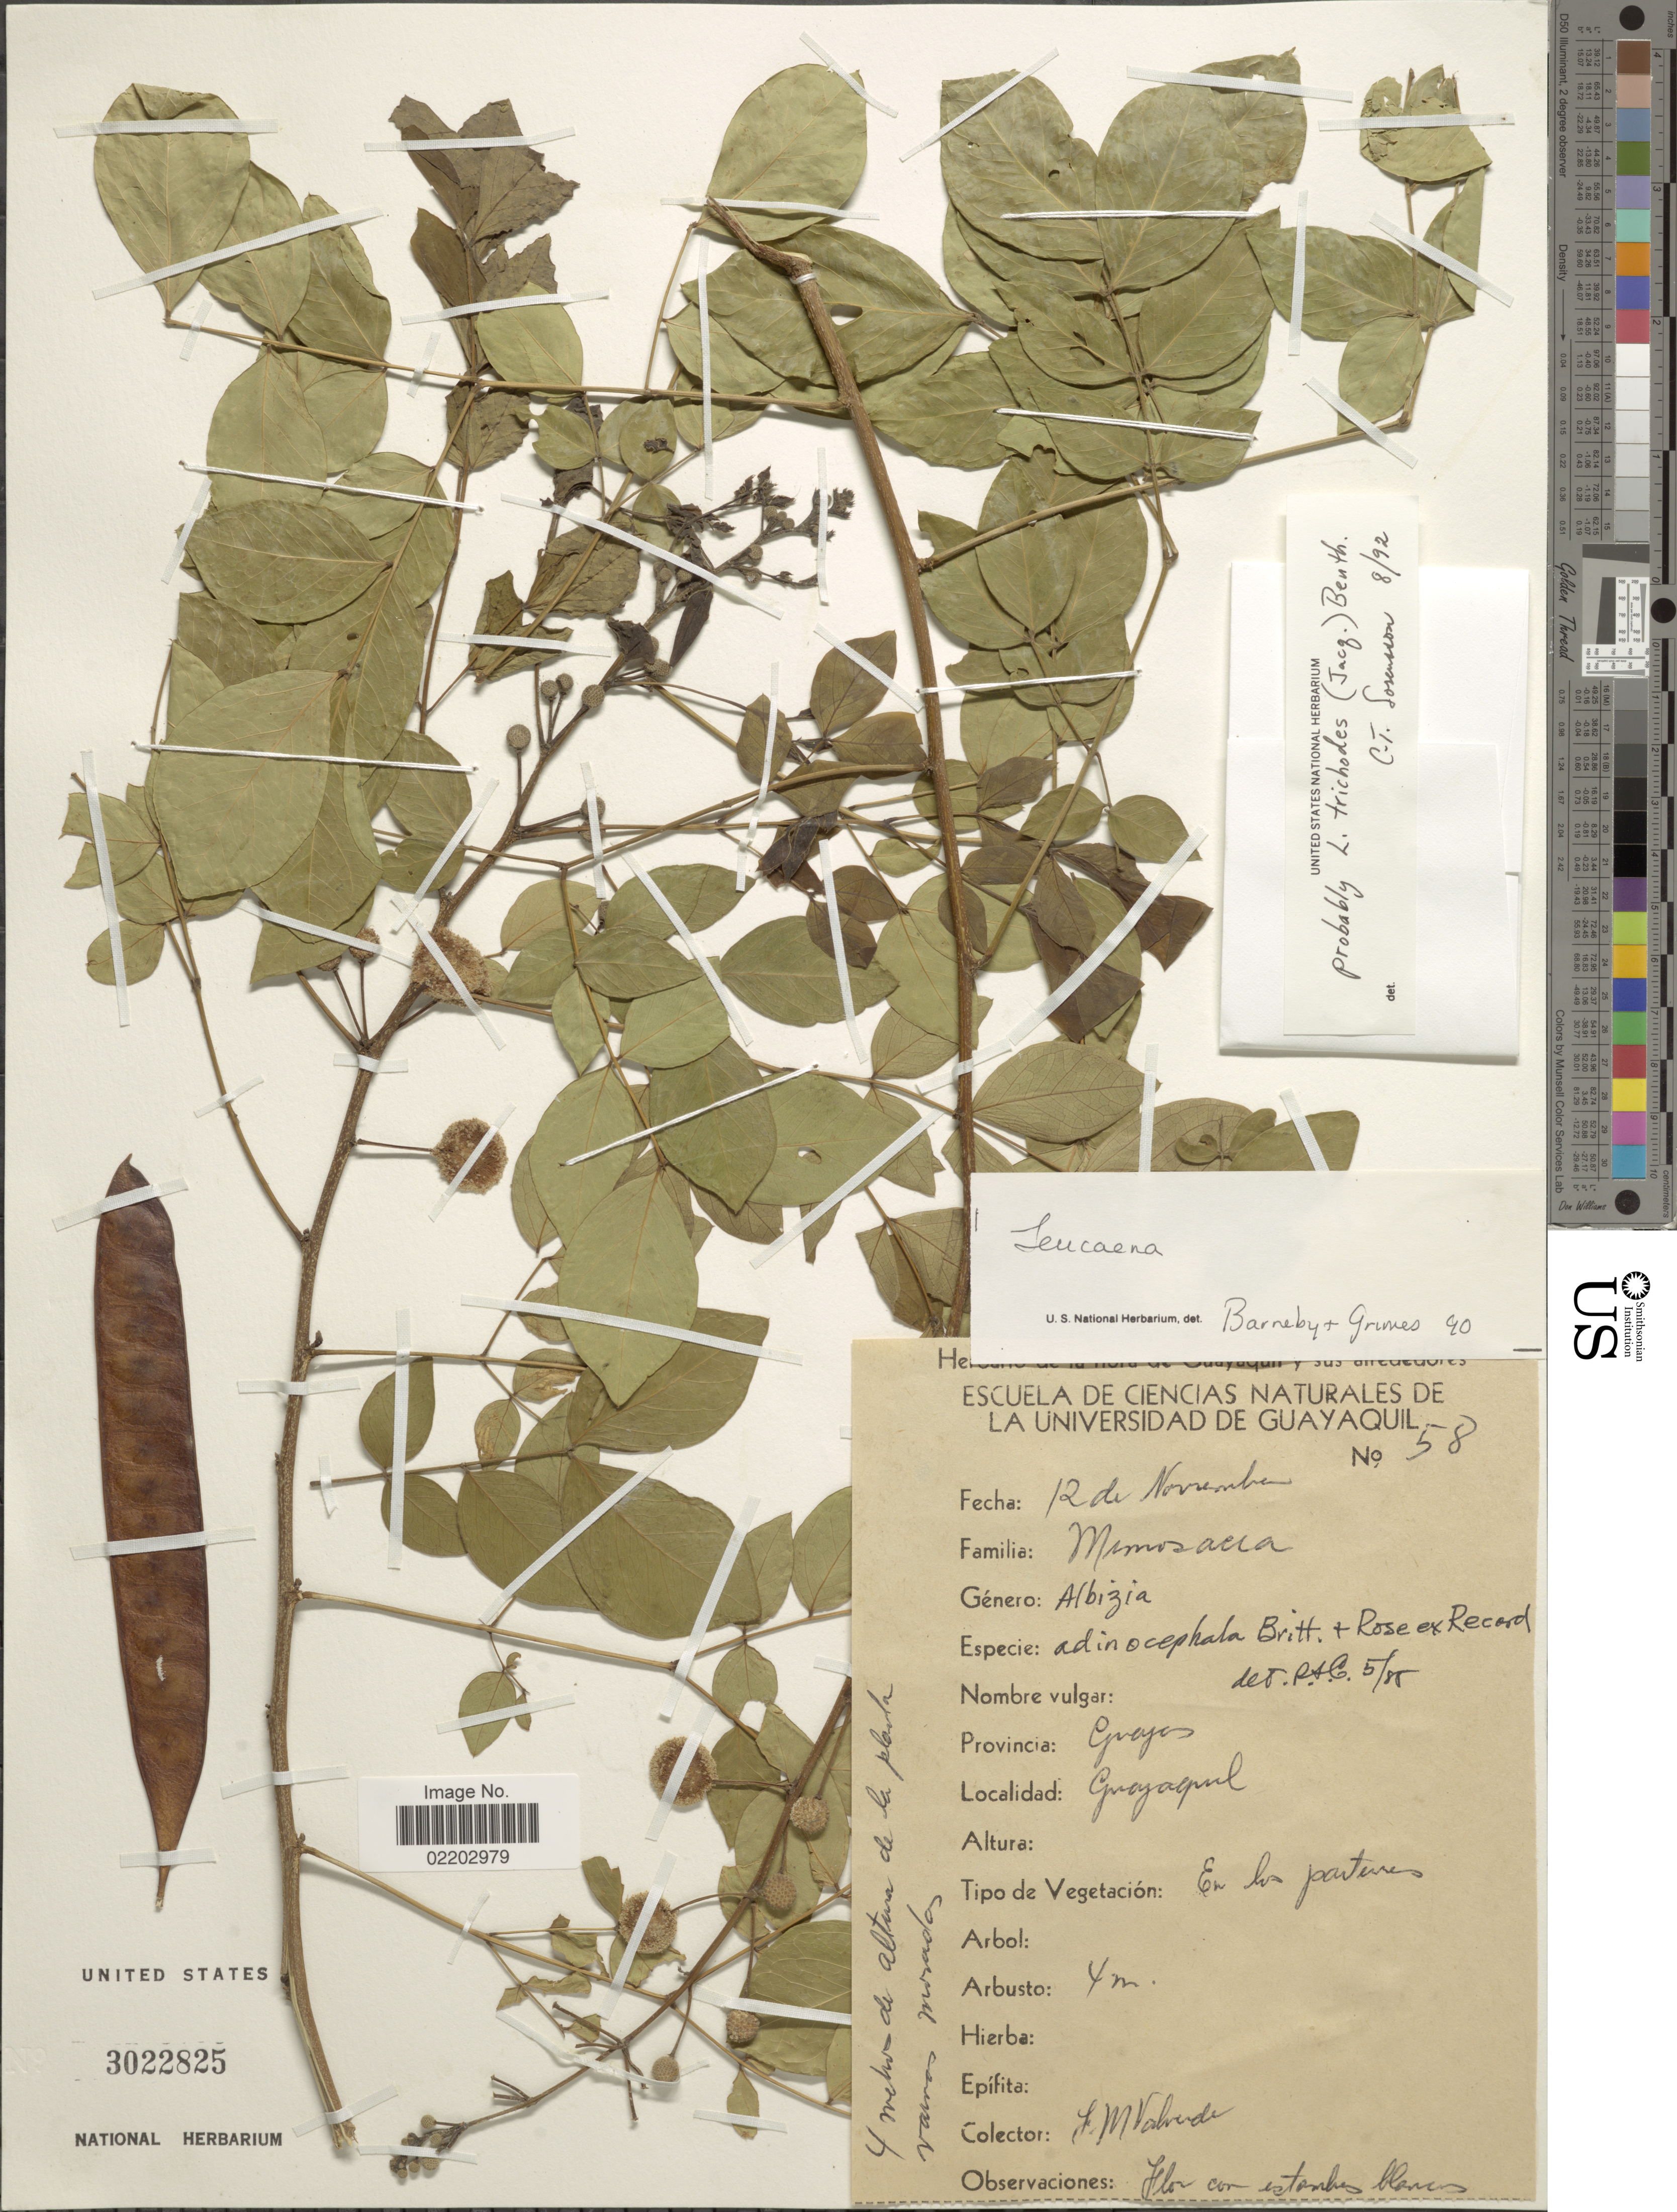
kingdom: Plantae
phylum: Tracheophyta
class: Magnoliopsida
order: Fabales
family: Fabaceae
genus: Leucaena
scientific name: Leucaena trichodes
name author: (Jacq.) Benth.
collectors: F. M. Valverde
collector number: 58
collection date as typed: Transcribed d/m/y: 12/11/01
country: Ecuador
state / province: Guayas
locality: Provincia: Guayas.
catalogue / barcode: US 3022825